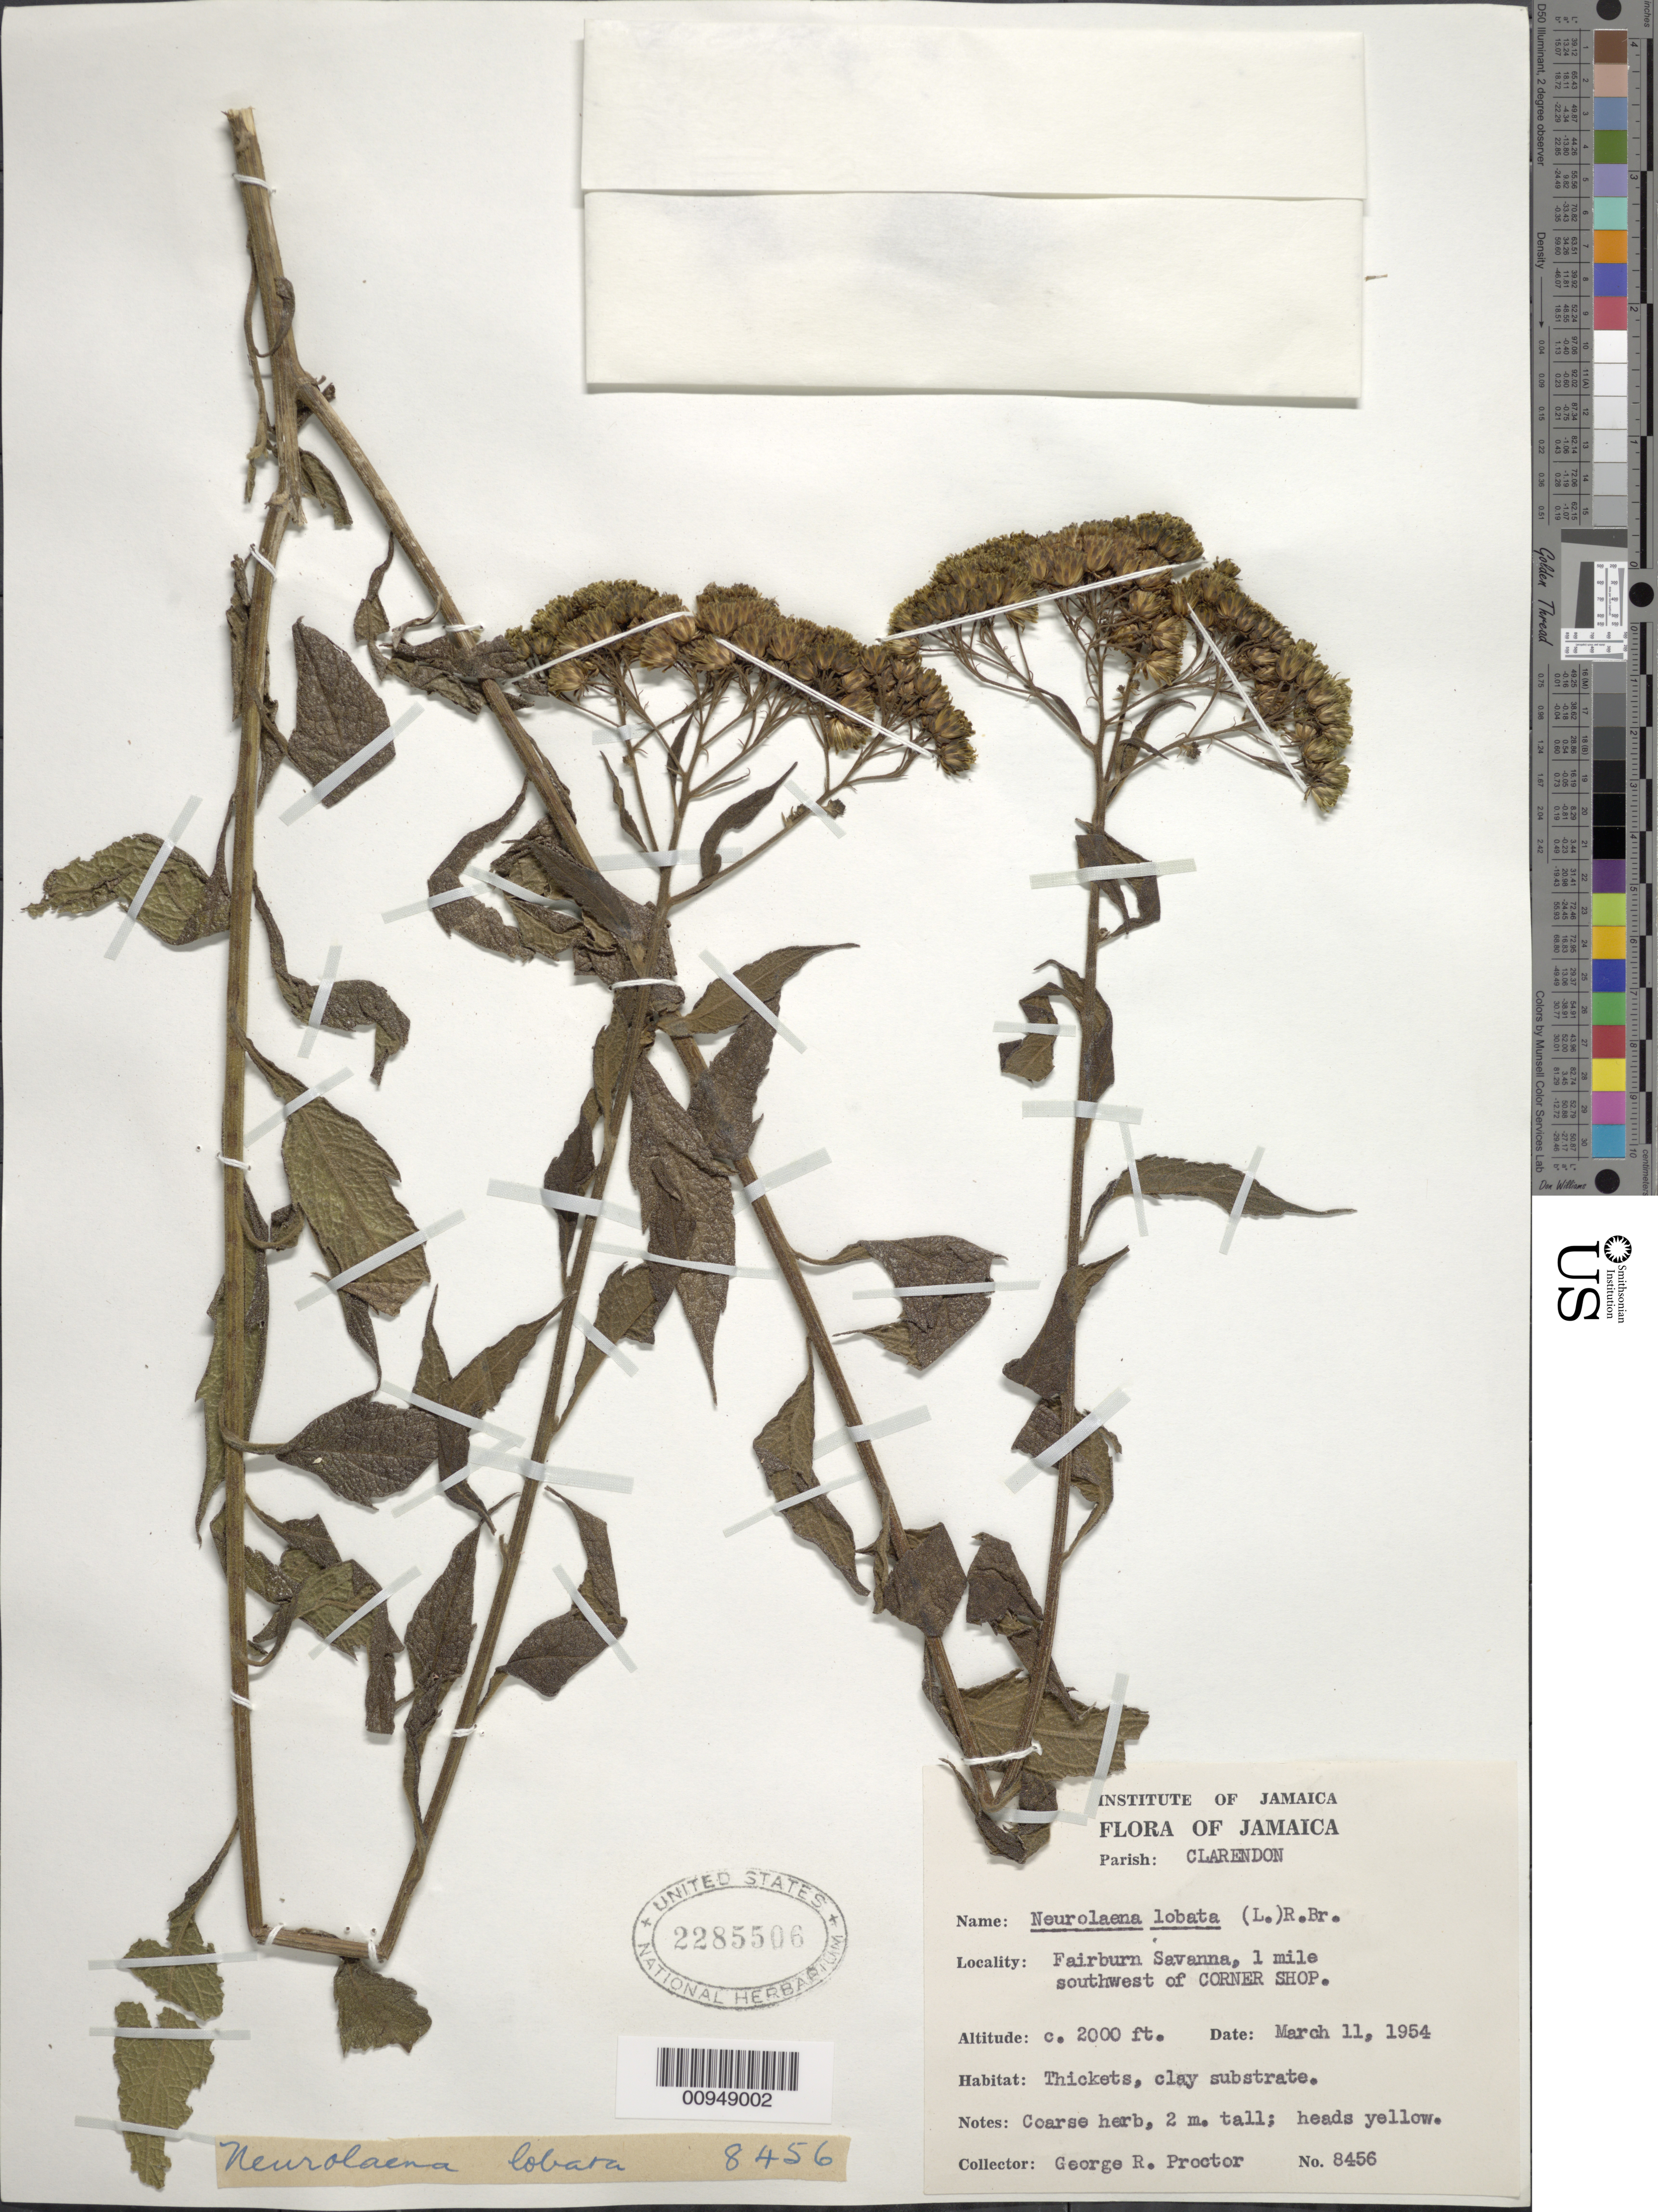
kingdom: Plantae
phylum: Tracheophyta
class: Magnoliopsida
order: Asterales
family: Asteraceae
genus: Neurolaena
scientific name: Neurolaena lobata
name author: (L.) R. Br. ex Cass.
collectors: G. R. Proctor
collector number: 8456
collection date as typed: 11 Mar 1954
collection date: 1954-03-11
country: Jamaica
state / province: Clarendon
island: Jamaica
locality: Fairburn Savanna, 1 mi SW of Corner Shop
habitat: Thickets, clay substrate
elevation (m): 610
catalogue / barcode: US 2285506